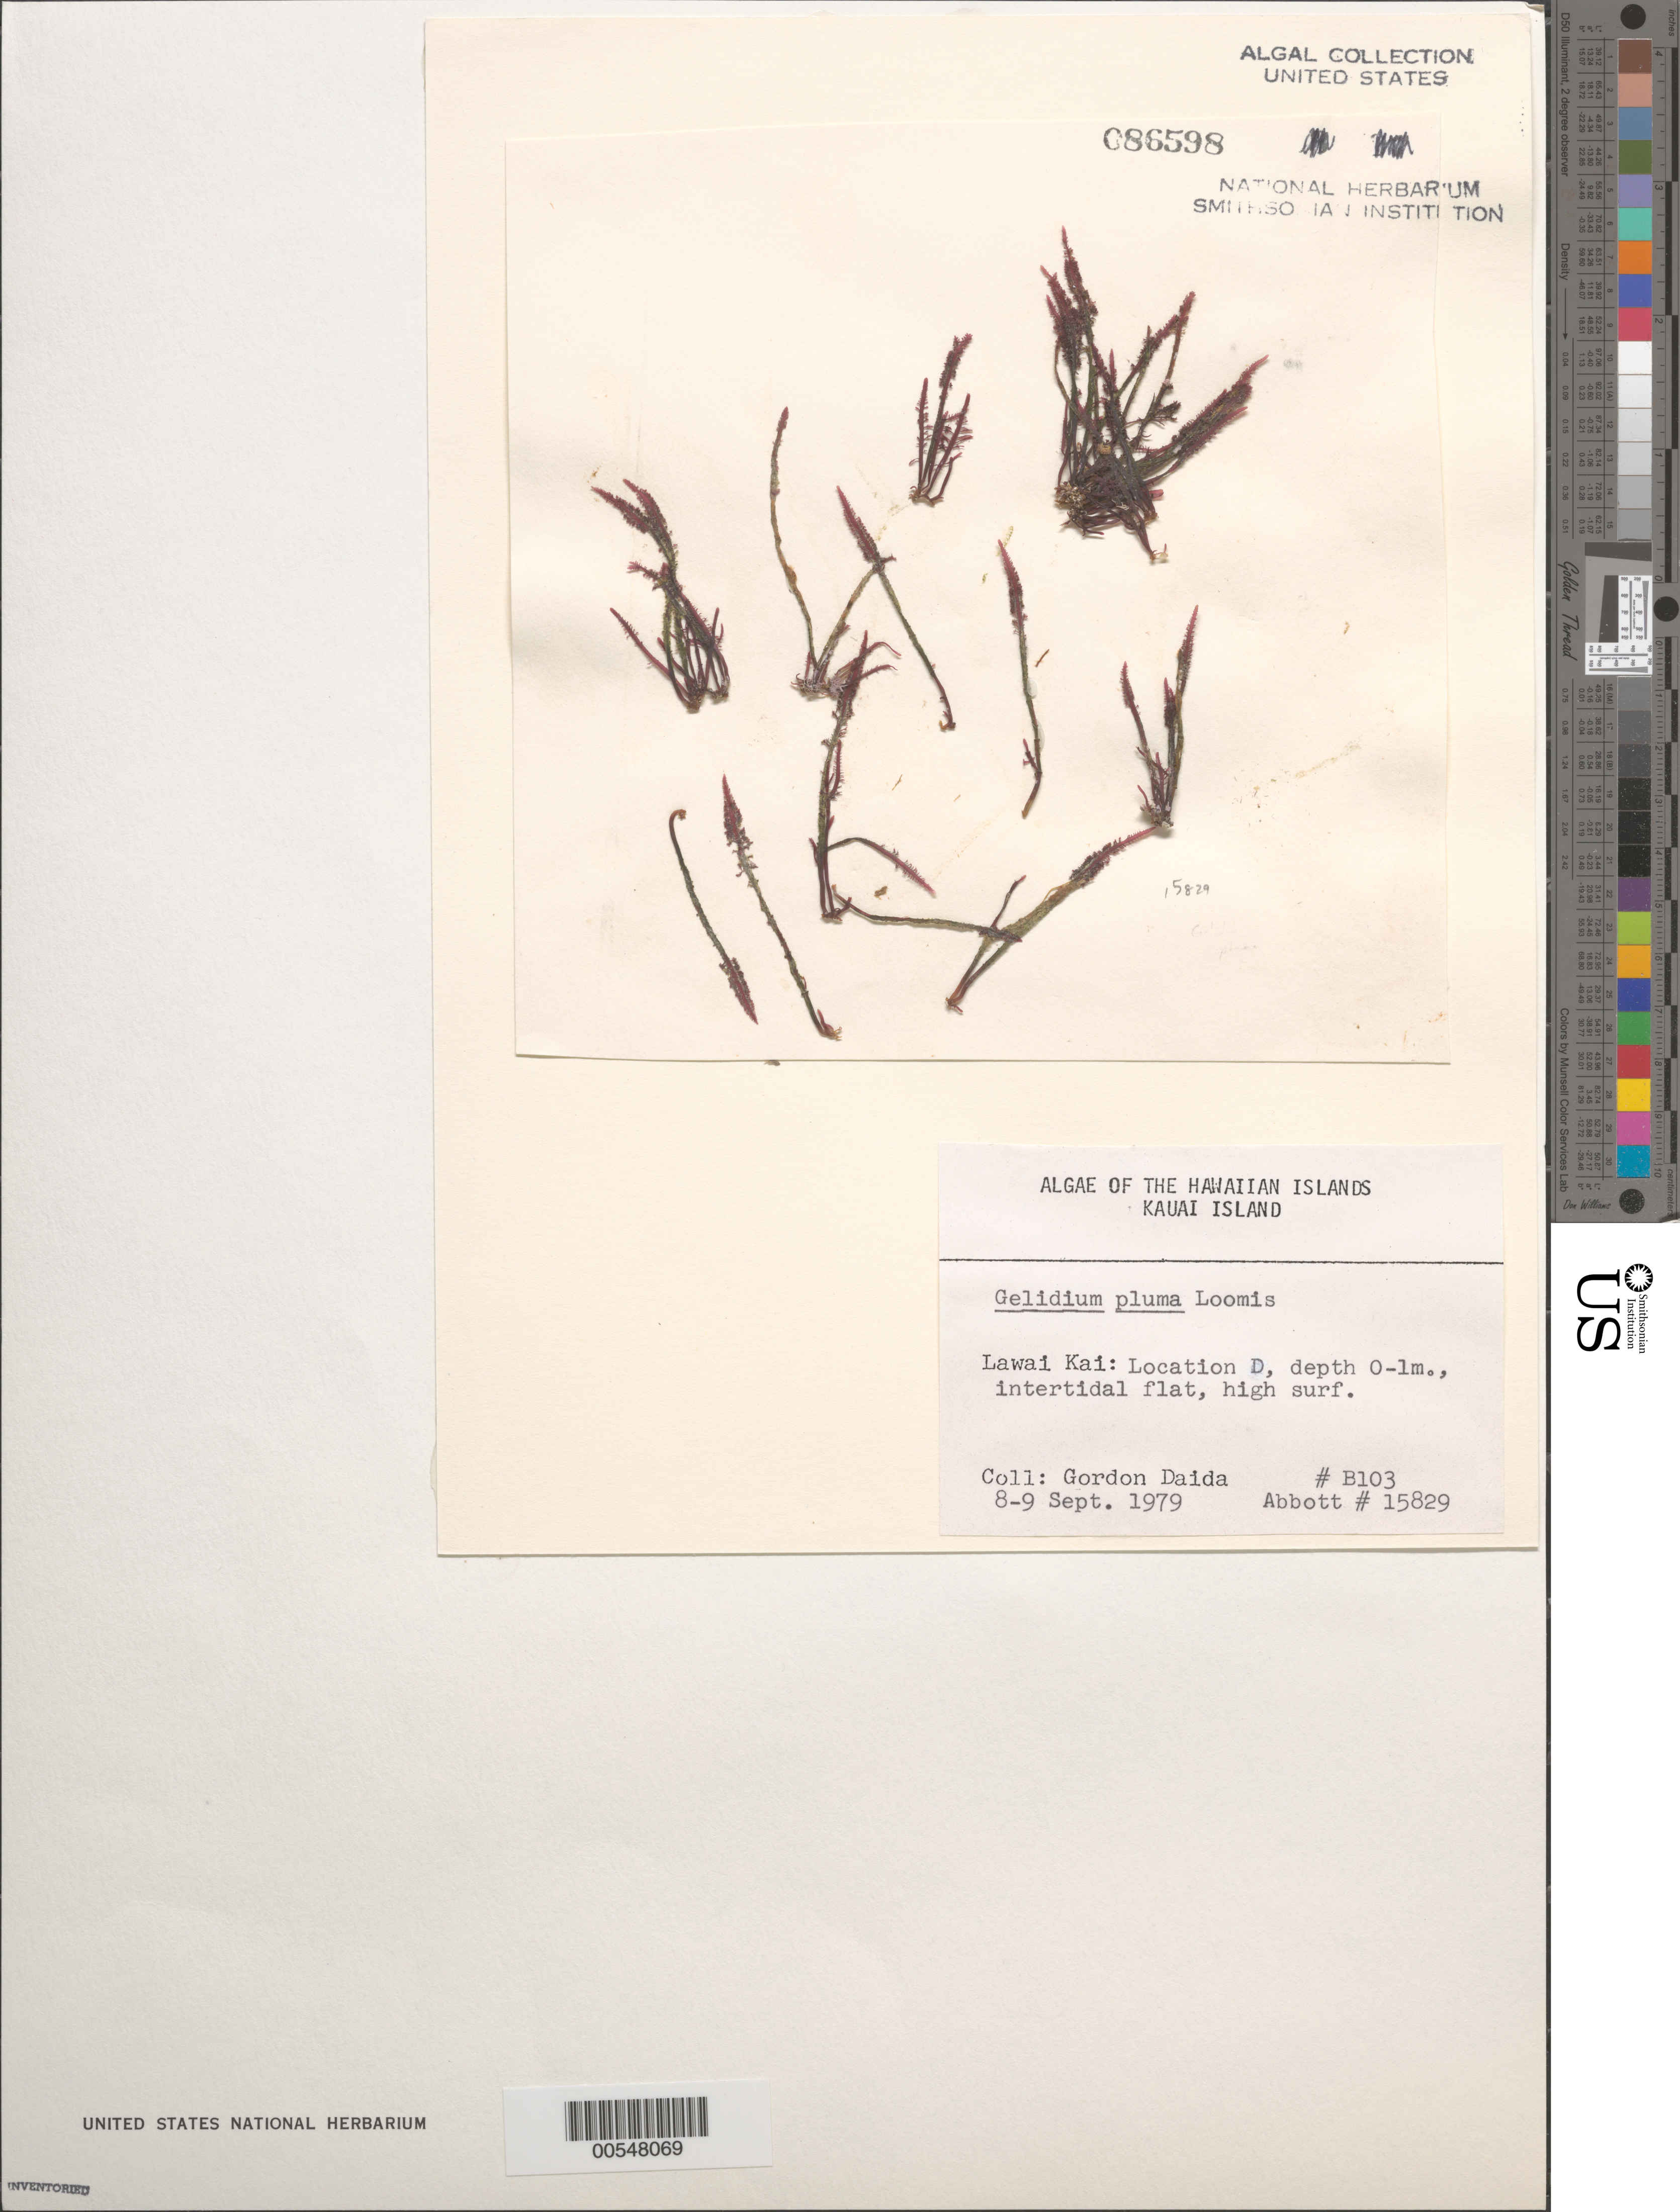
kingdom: Plantae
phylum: Rhodophyta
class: Florideophyceae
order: Gelidiales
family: Gelidiaceae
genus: Gelidium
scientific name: Gelidium pluma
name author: Bornet ex N.H. Loomis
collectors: G. Daida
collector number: B103 & IAA 15829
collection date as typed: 08 Sep 1979 to 09 Sep 1979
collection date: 1979-09-08/1979-09-09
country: United States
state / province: Hawaii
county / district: Kaui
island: Kaua'i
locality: Lawai Kai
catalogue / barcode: US 86598